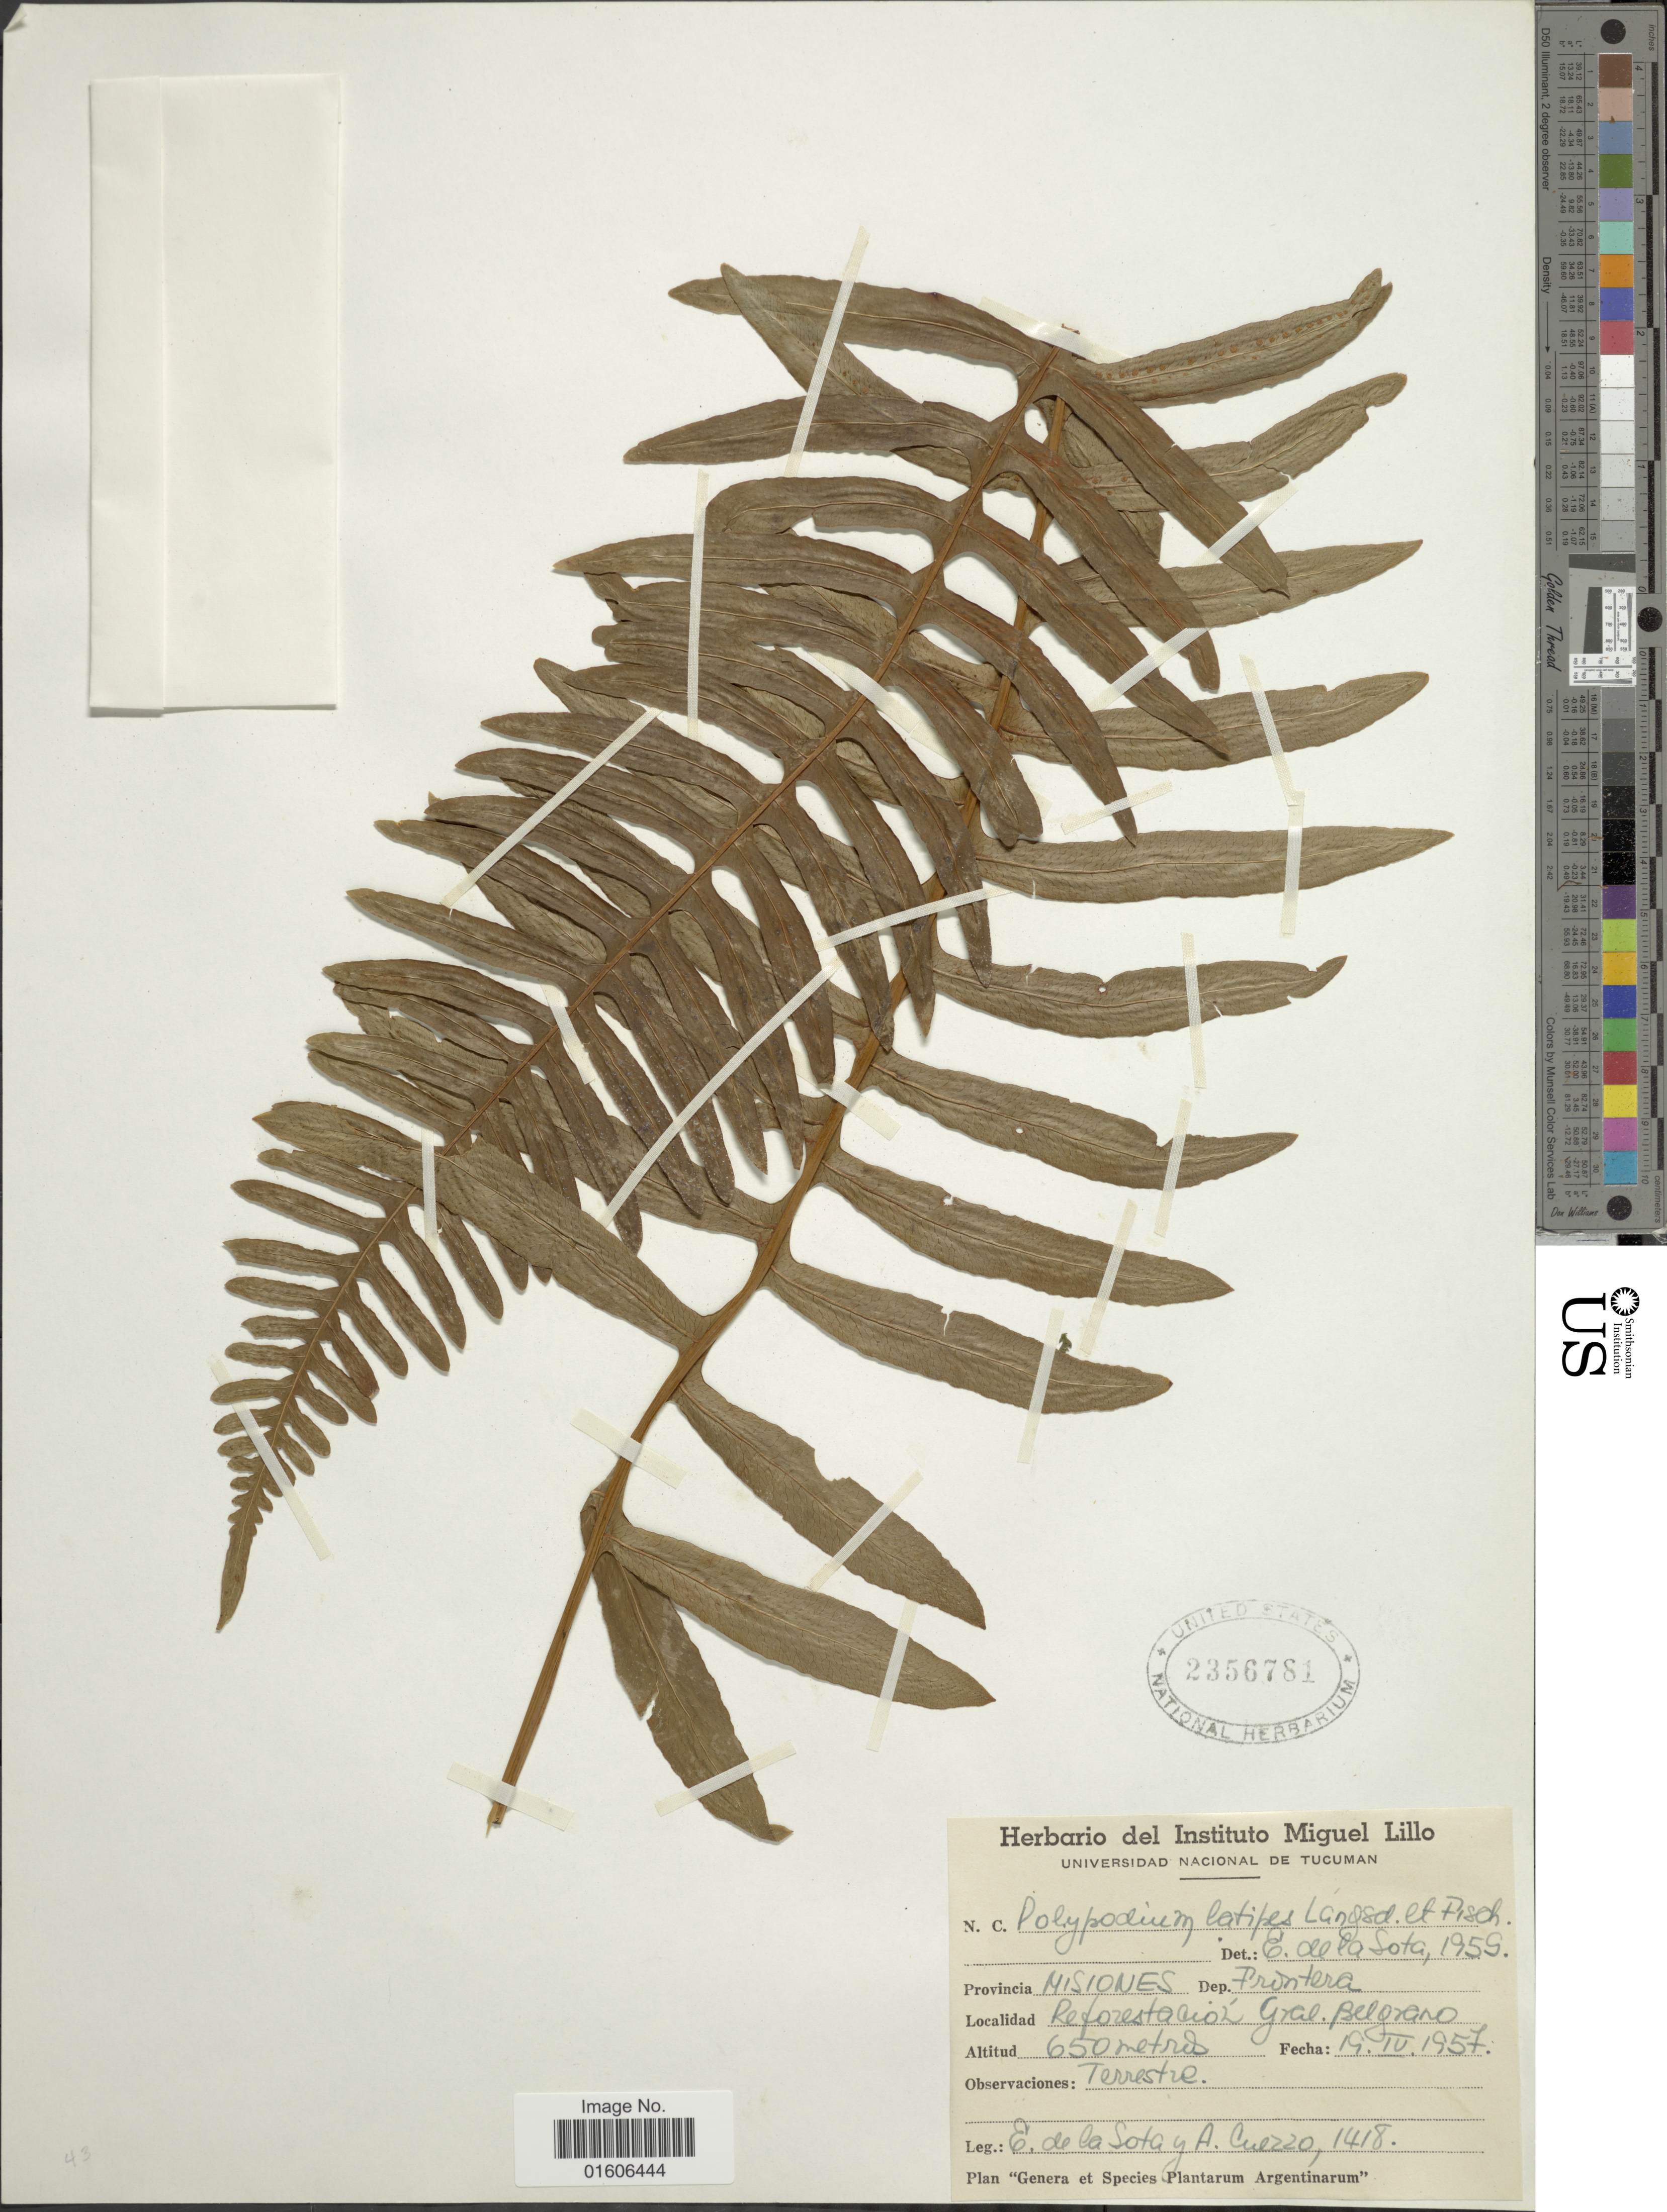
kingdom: Plantae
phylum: Tracheophyta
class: Polypodiopsida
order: Polypodiales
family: Polypodiaceae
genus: Serpocaulon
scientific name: Serpocaulon latipes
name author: (Langsd. & Fischer) A.R. Sm.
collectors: E. R. de la Sota & A. Cuezzo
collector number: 1418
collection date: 1957-04-19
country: Argentina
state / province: Misiones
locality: Provincia Misiones. Dep. Frontera. Reforestacion Gral. Belgrano.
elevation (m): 650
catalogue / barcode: US 2356781